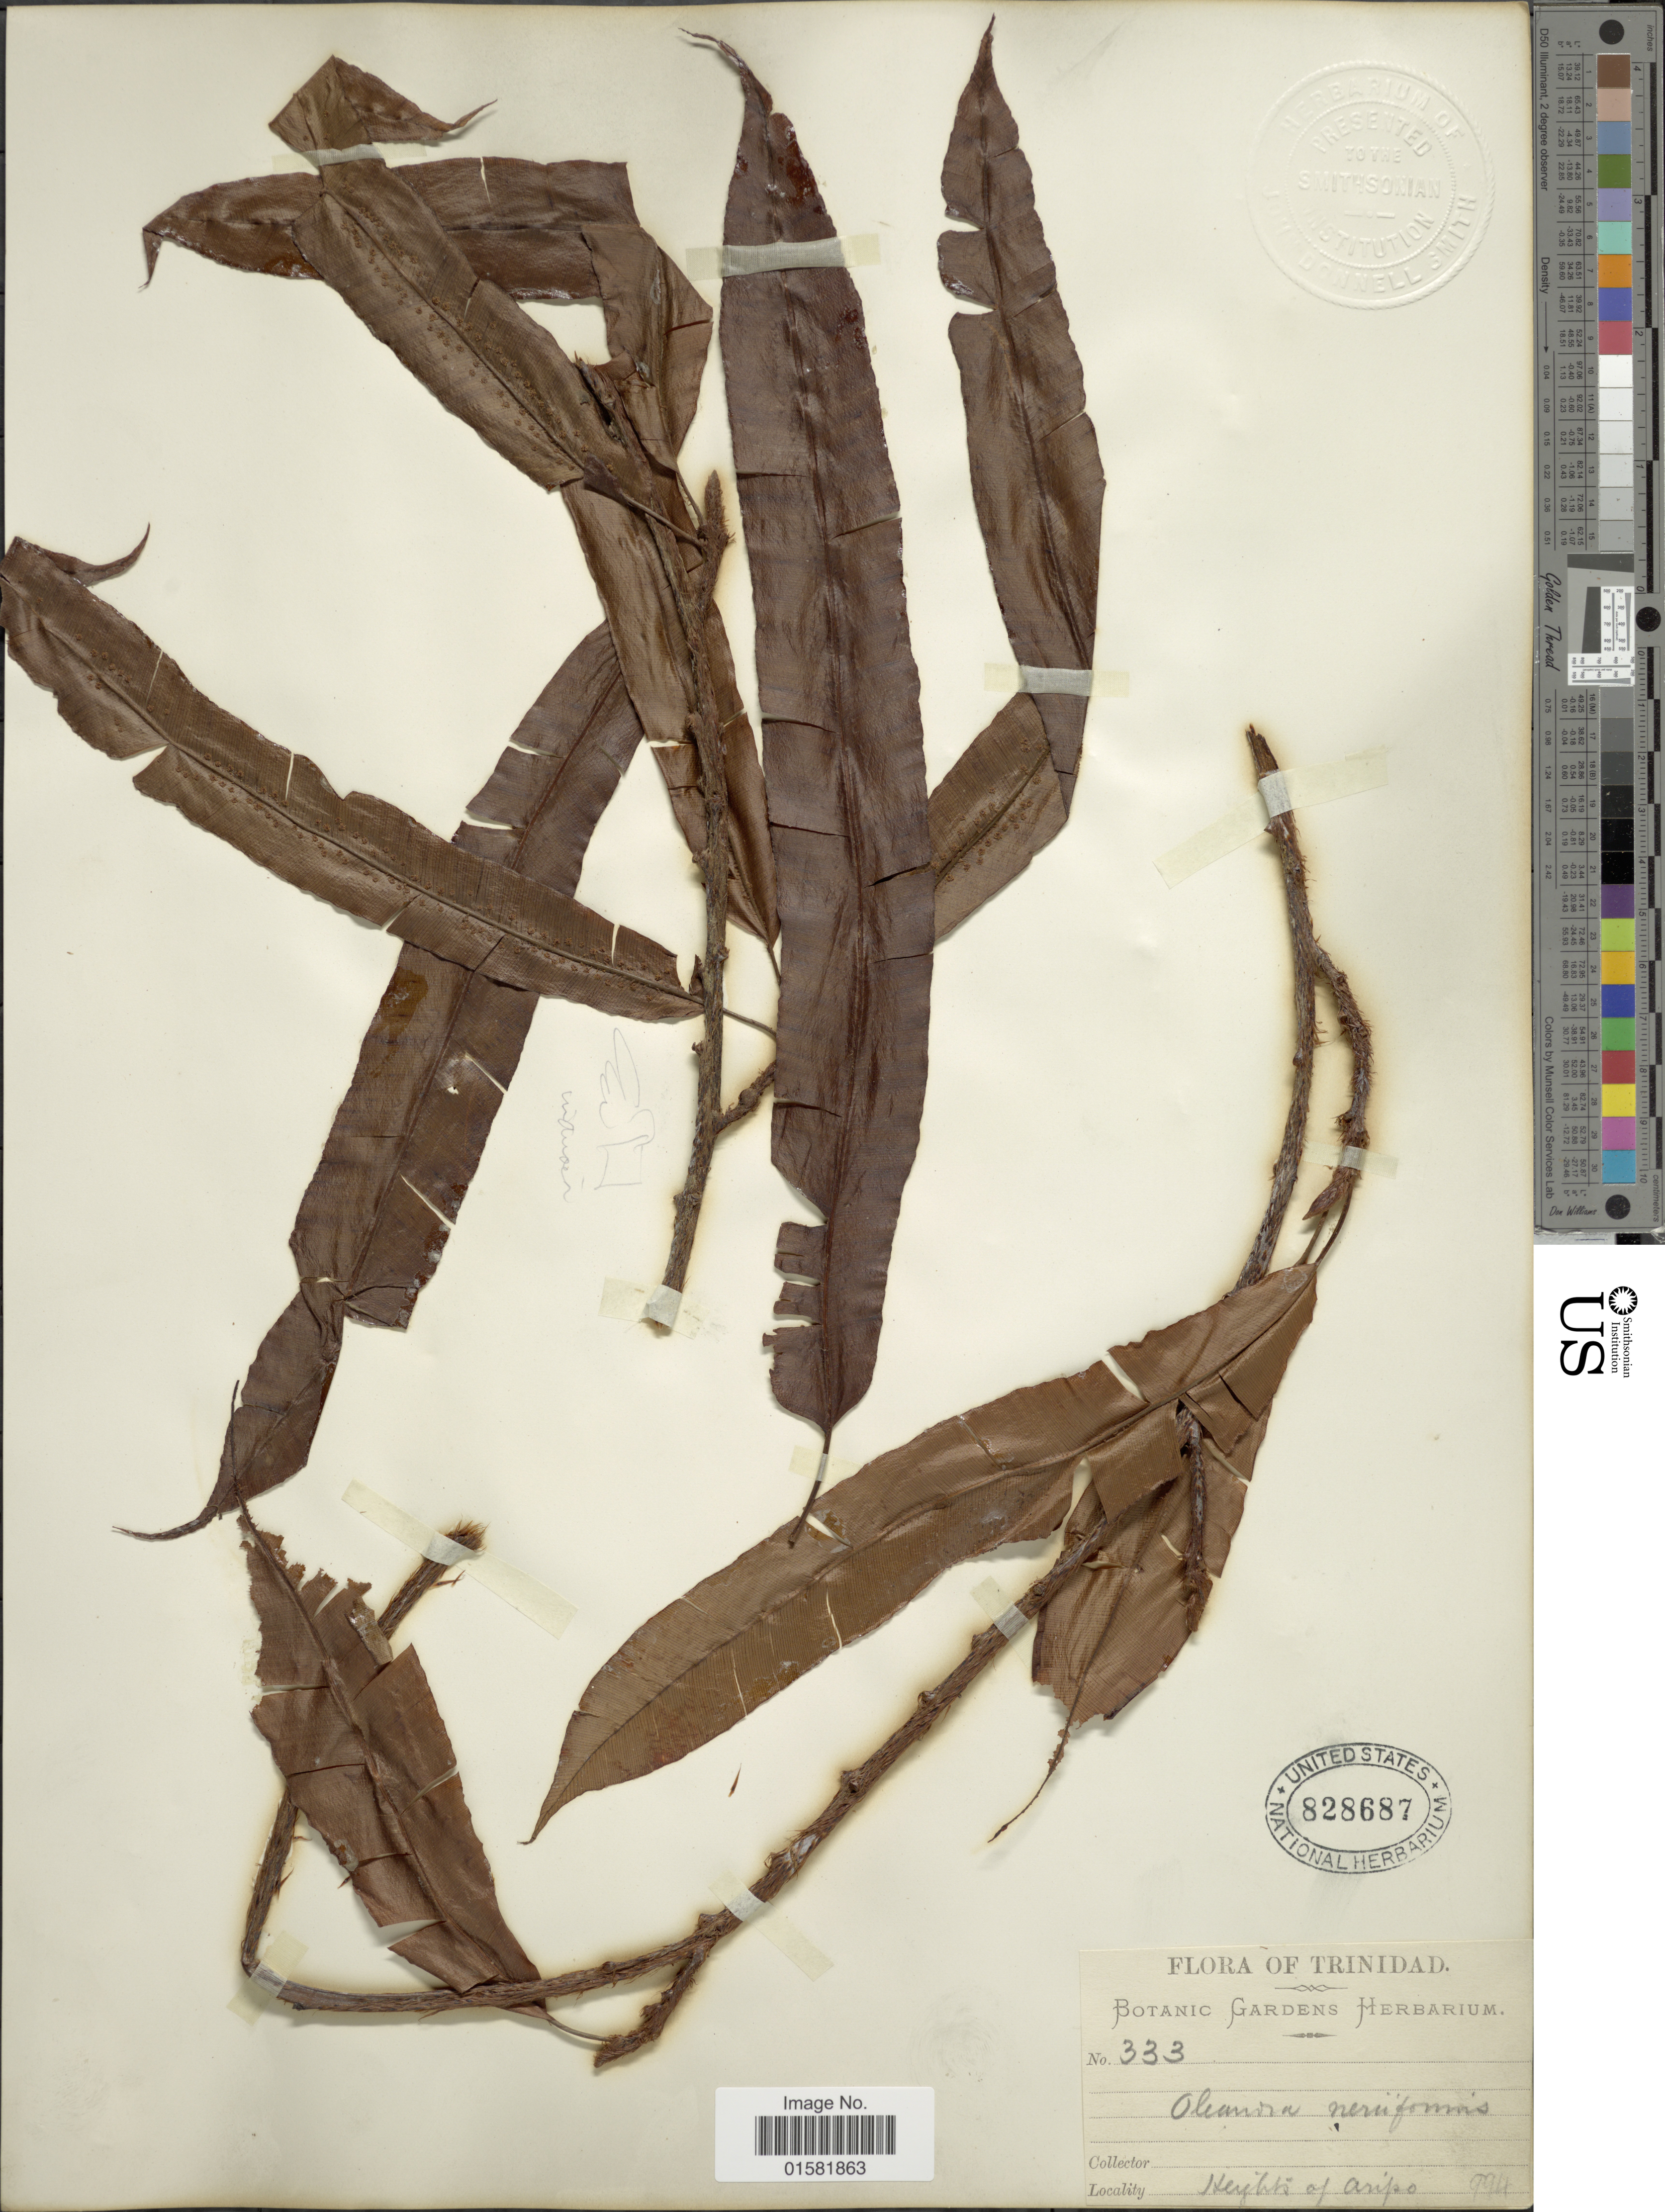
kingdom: Plantae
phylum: Tracheophyta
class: Polypodiopsida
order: Polypodiales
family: Oleandraceae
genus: Oleandra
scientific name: Oleandra lehmannii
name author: Maxon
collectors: Botanic Gardens Herbarium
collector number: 333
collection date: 1994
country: Trinidad and Tobago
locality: Trinidad, Heights of Aripo.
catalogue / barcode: US 828687